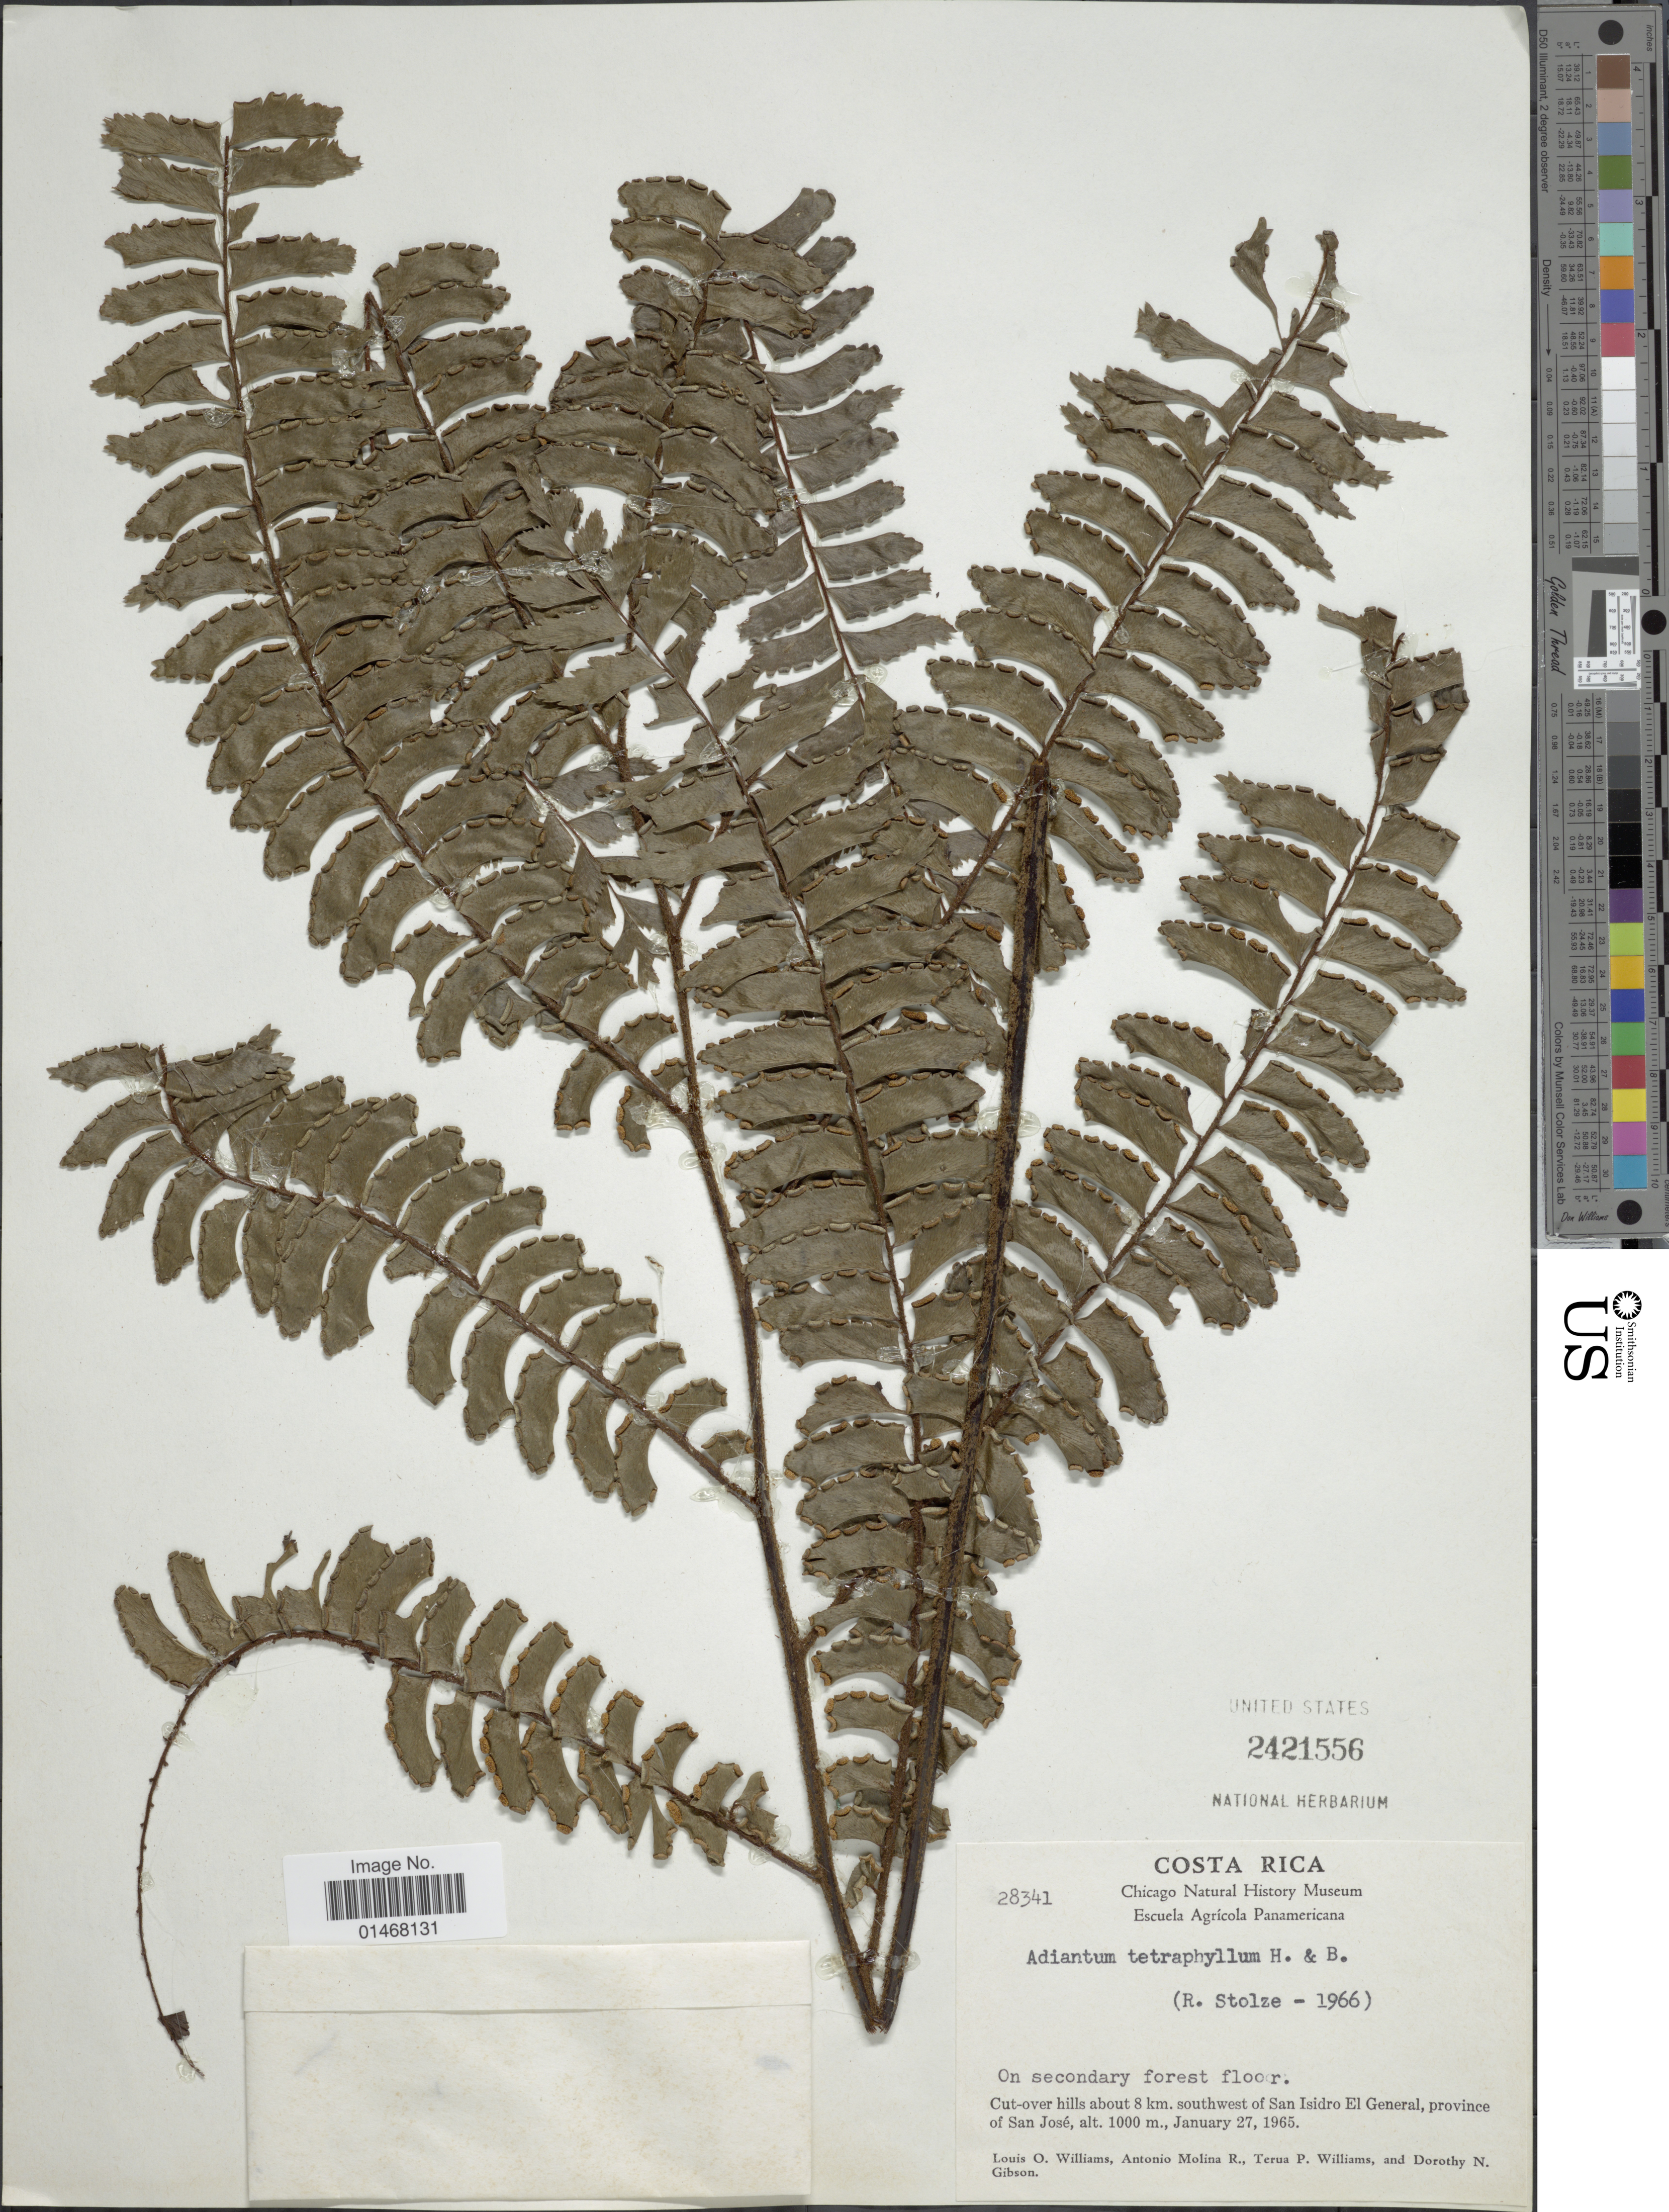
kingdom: Plantae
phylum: Tracheophyta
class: Polypodiopsida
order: Polypodiales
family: Pteridaceae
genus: Adiantum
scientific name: Adiantum tetraphyllum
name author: Humb. & Bonpl. ex Willd.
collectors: L. O. Williams, A. Molina R., T. P. Williams & D. N. Gibson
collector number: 28341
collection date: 1965-01-27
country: Costa Rica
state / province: San José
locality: Cut-over hills about 8 km, southwest of San Isidro El general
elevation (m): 1000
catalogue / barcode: US 2421556